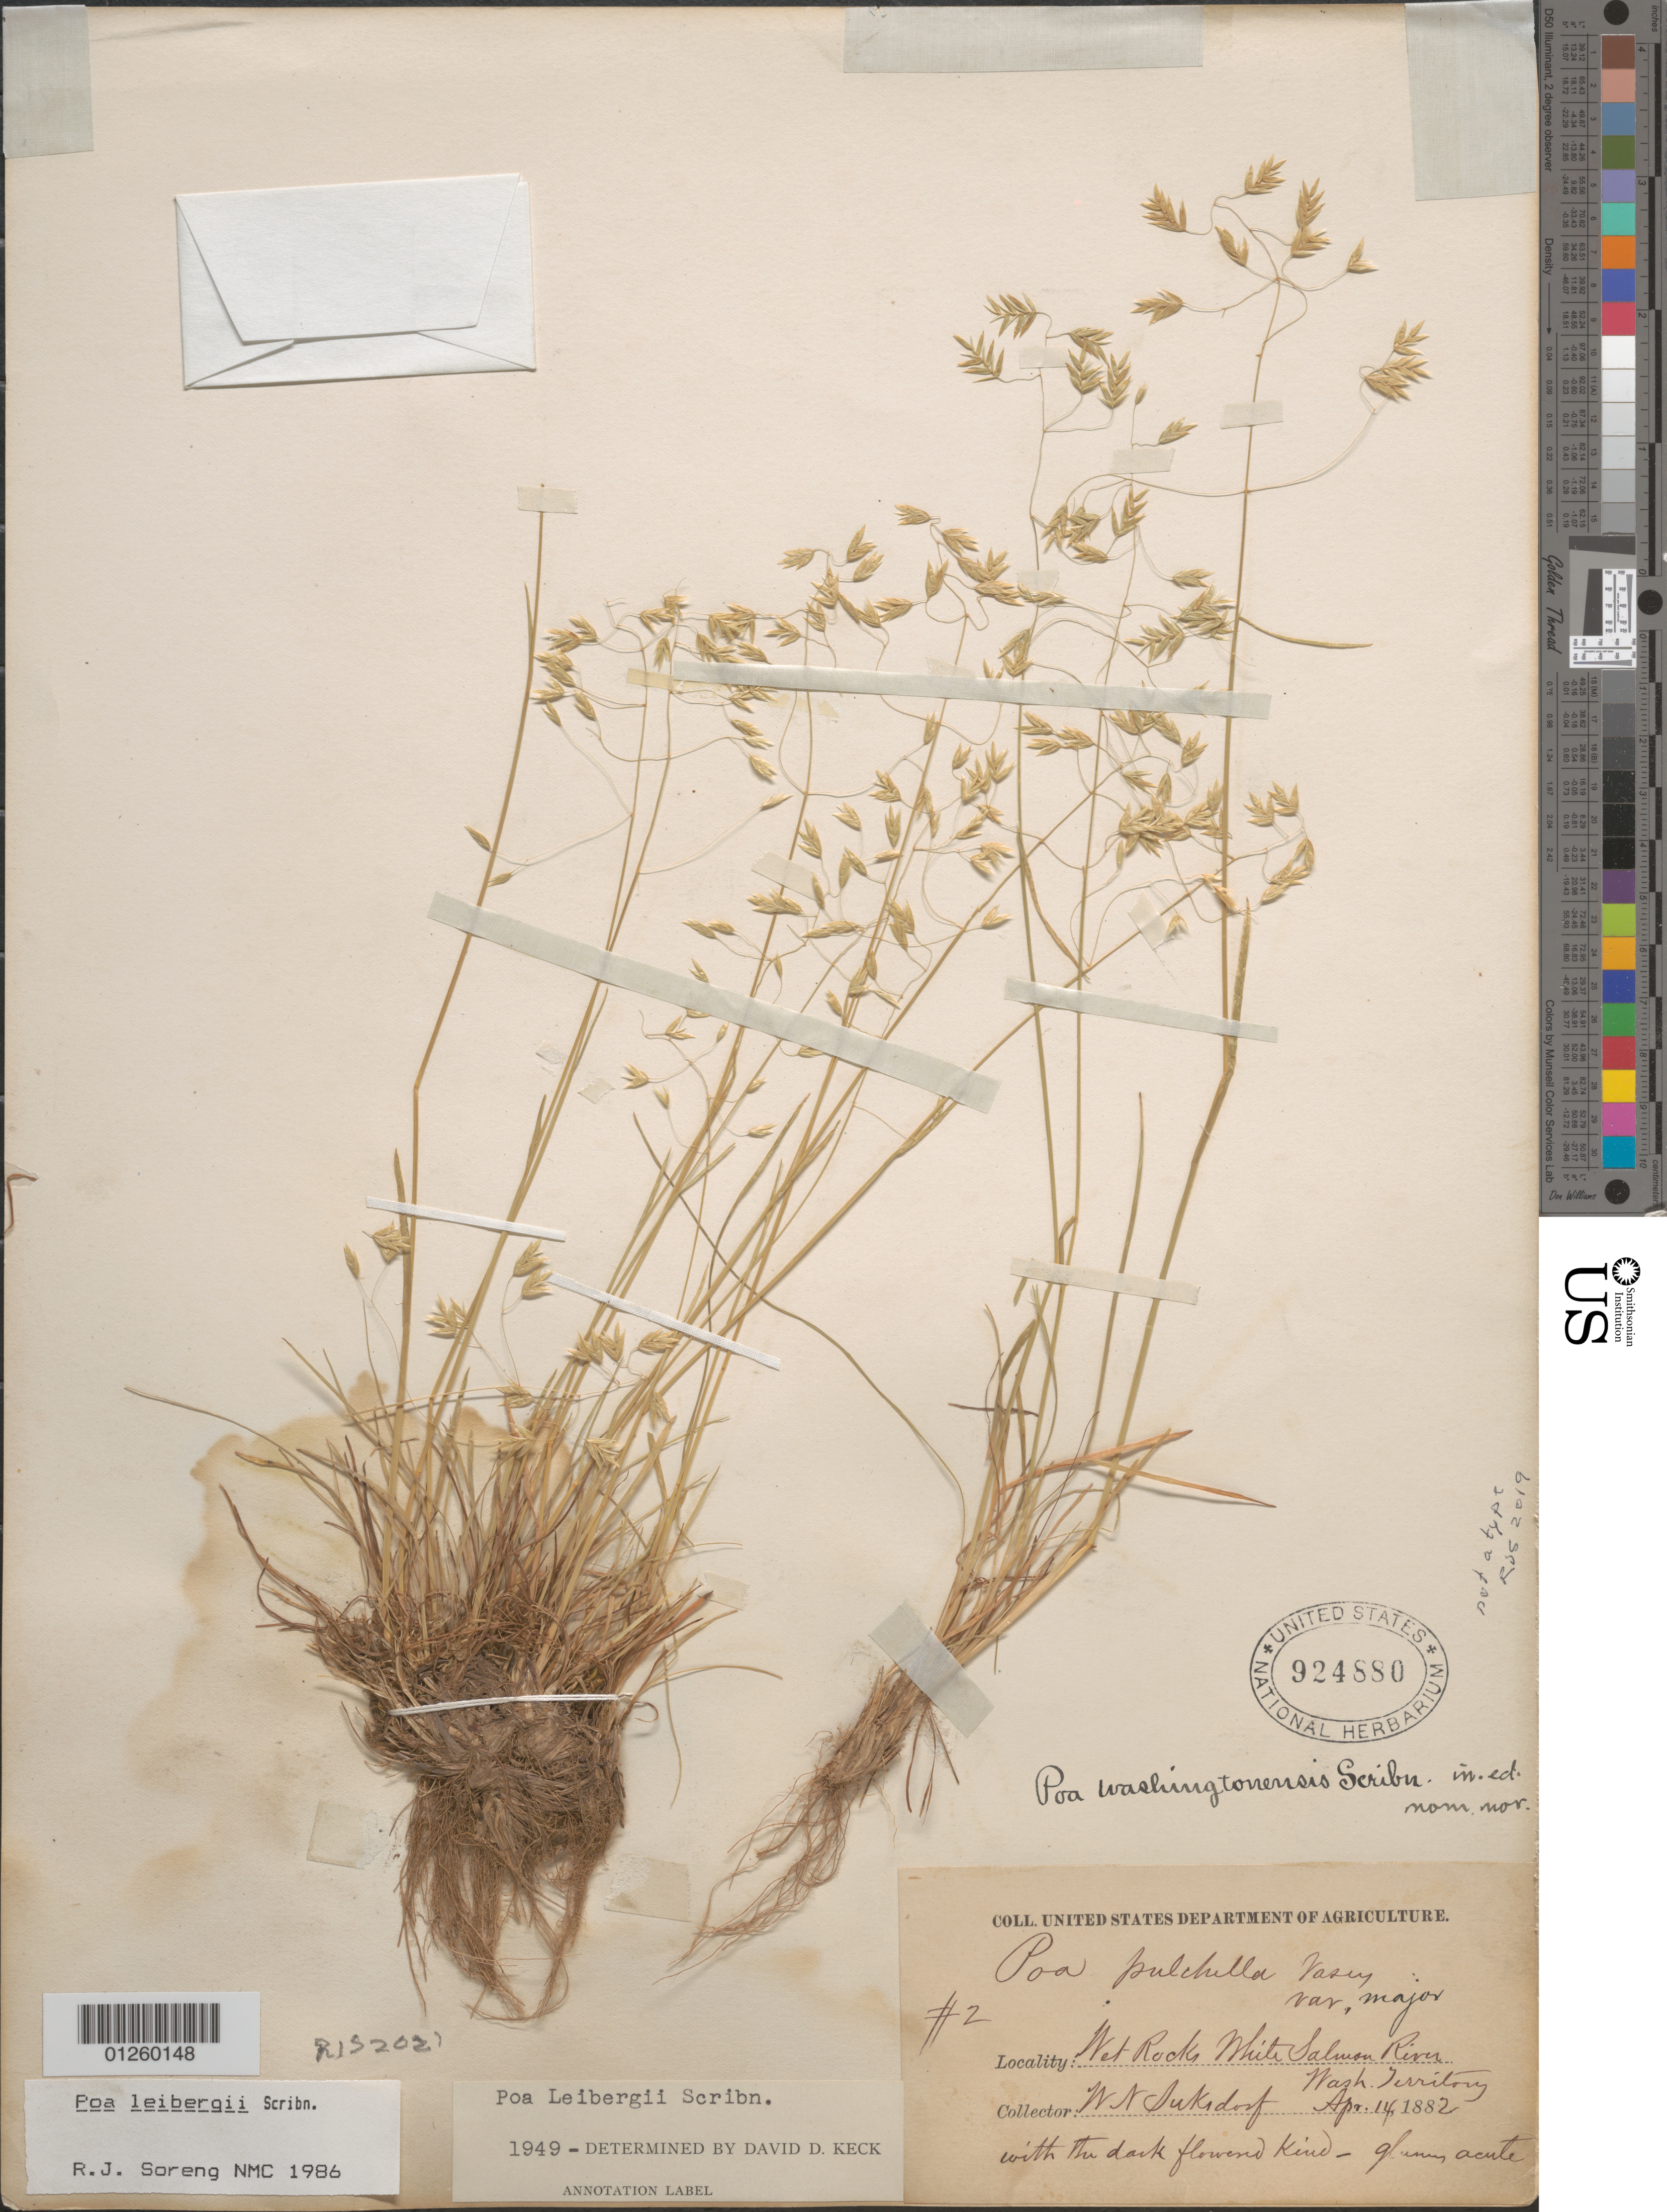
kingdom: Plantae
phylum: Tracheophyta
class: Liliopsida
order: Poales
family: Poaceae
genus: Poa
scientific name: Poa leibergii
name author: Scribn.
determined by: Soreng, Robert J., Research Associate (BOT), Smithsonian Institution - National Museum of Natural History (UNITED STATES)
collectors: W. N. Suksdorf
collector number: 2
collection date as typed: Apr. 14, 1882.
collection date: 1882-04-14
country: United States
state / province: Washington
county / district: Klickitat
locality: White Salmon River. Wash. Territory.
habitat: Wet Rocks White Salmon River. with the dark flowering kind - glumes acute.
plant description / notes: Scribner annotated this as Poa washingtonensis Scribn. ined. nom. nov. also annotated as Poa pulchella var. major Vasey, (but that was described from Southern Oregon)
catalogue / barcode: US 924880